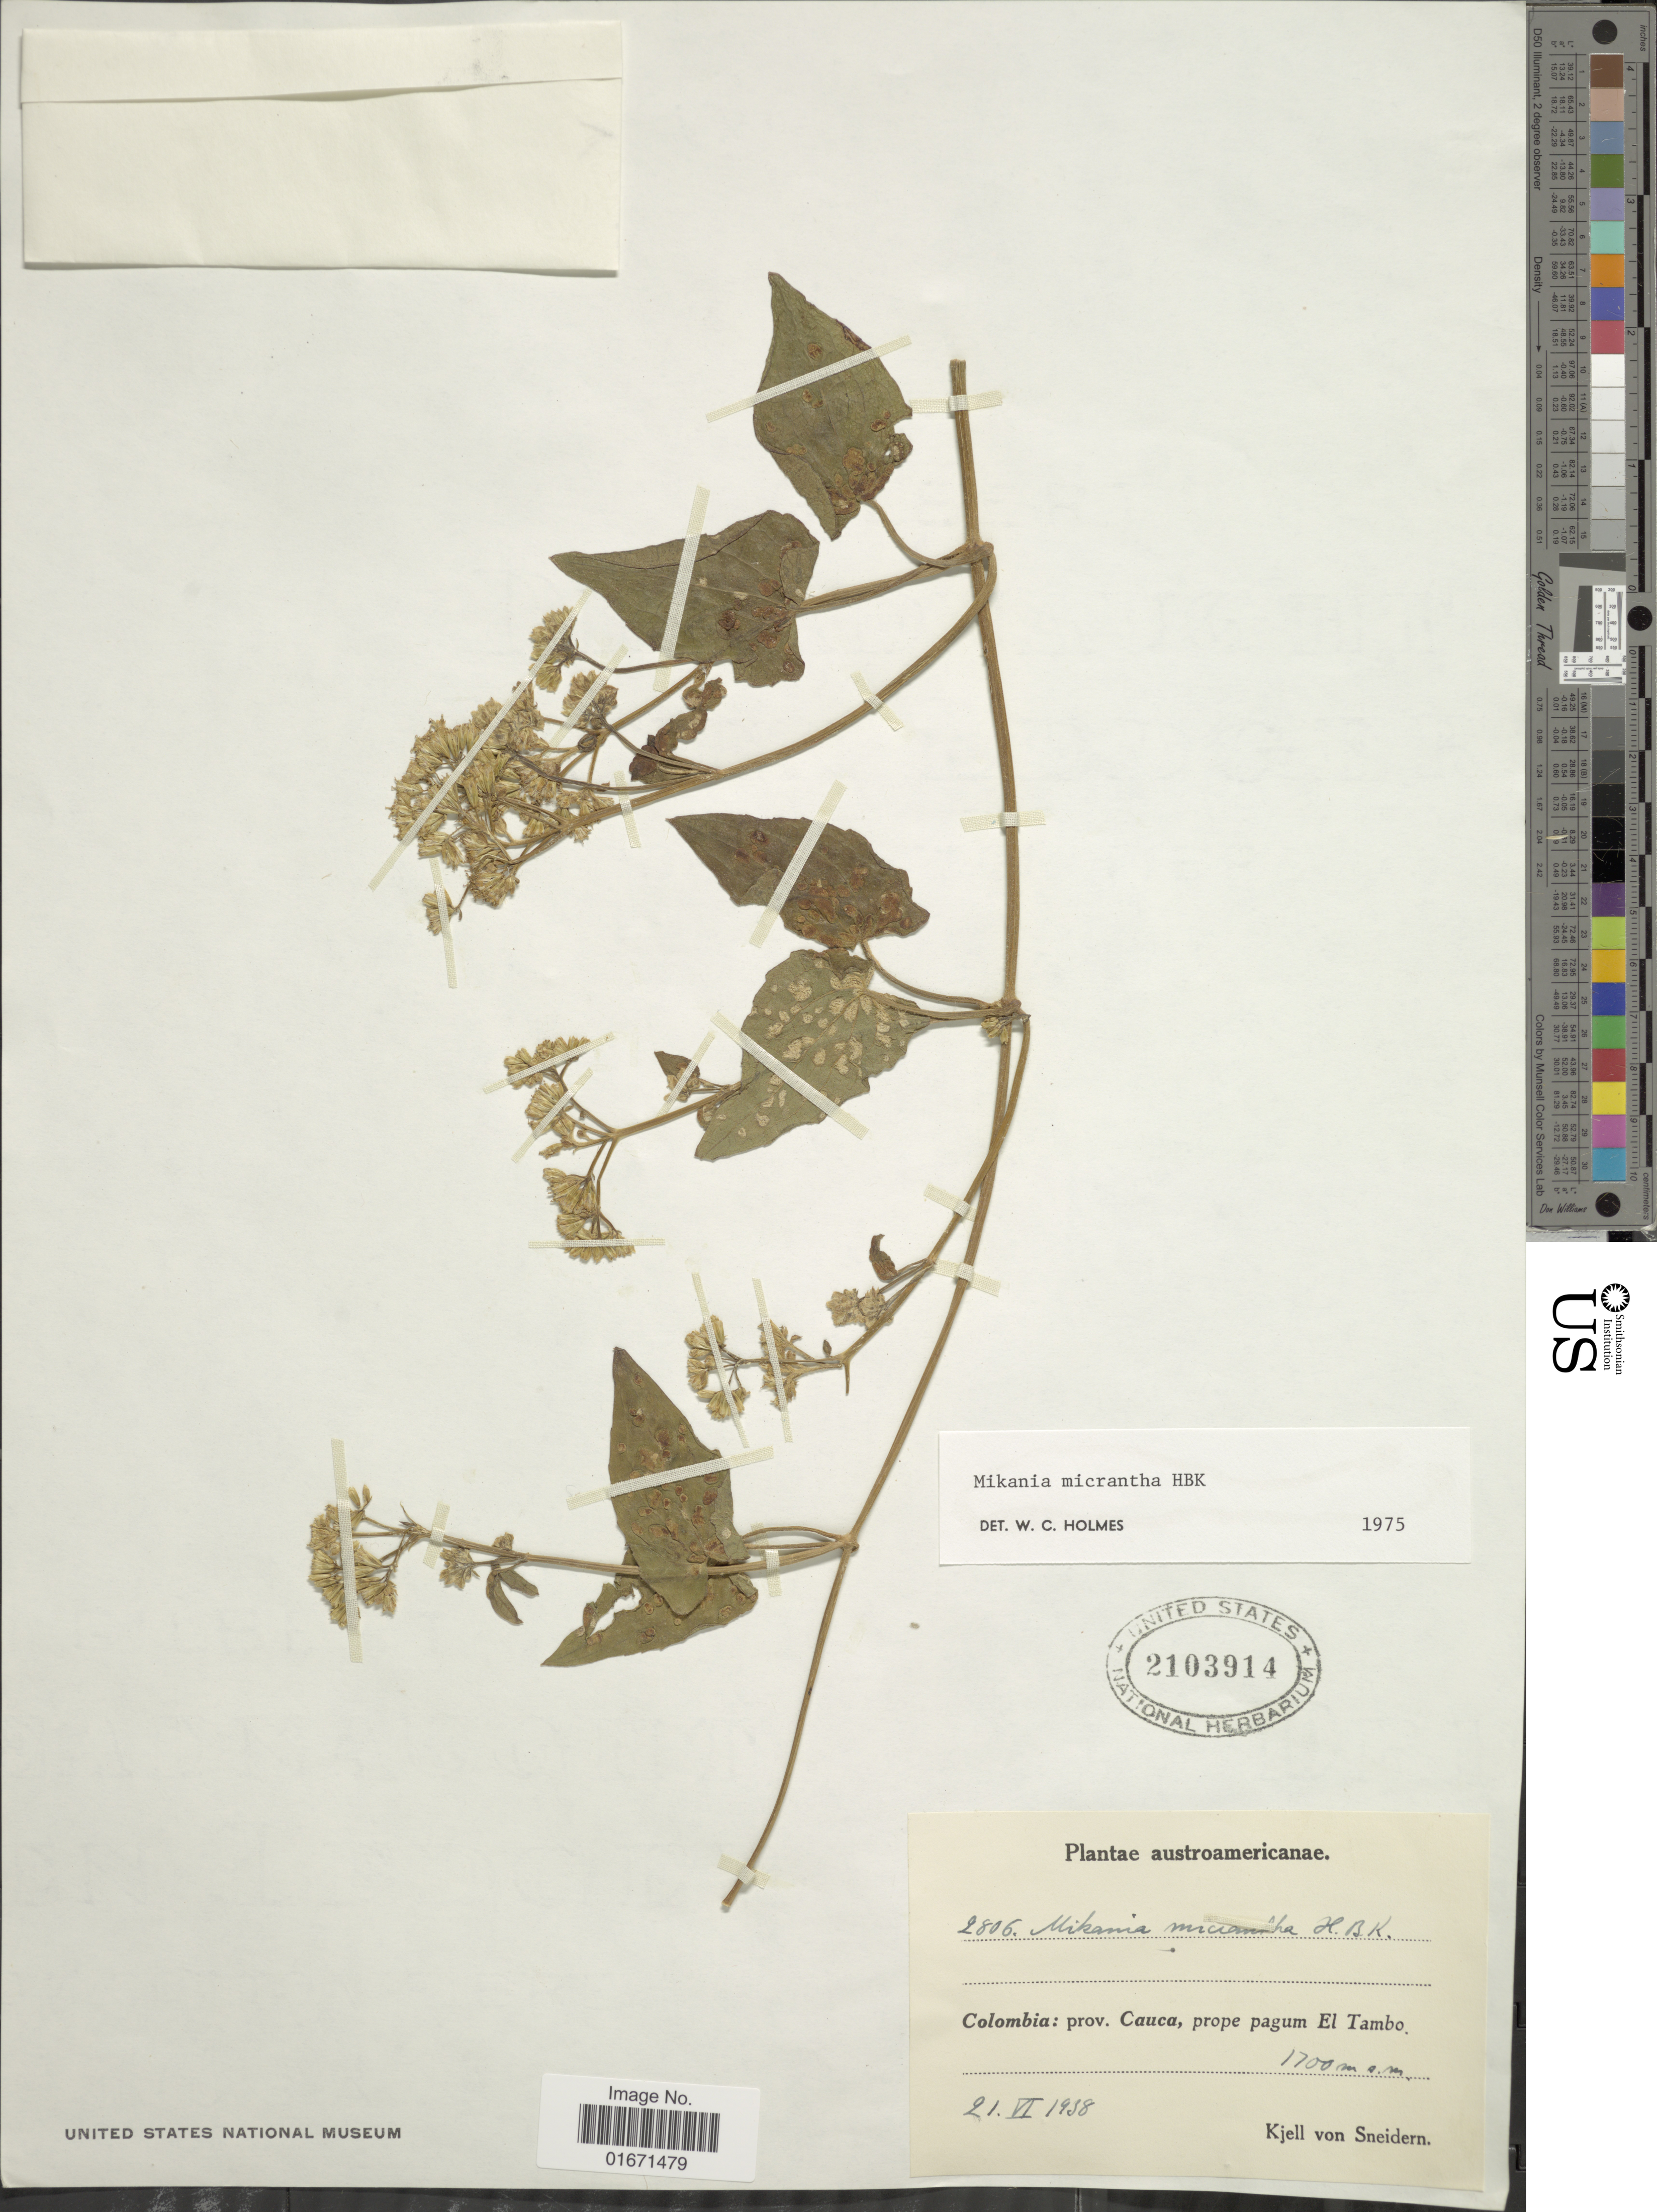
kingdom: Plantae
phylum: Tracheophyta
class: Magnoliopsida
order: Asterales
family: Asteraceae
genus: Mikania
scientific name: Mikania micrantha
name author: Kunth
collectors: K. von Sneidern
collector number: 2806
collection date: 1938-06-21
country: Colombia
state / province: Cauca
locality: Colombia: prov. Cauca, prope pagum El Tambo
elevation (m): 1700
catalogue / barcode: US 2103914